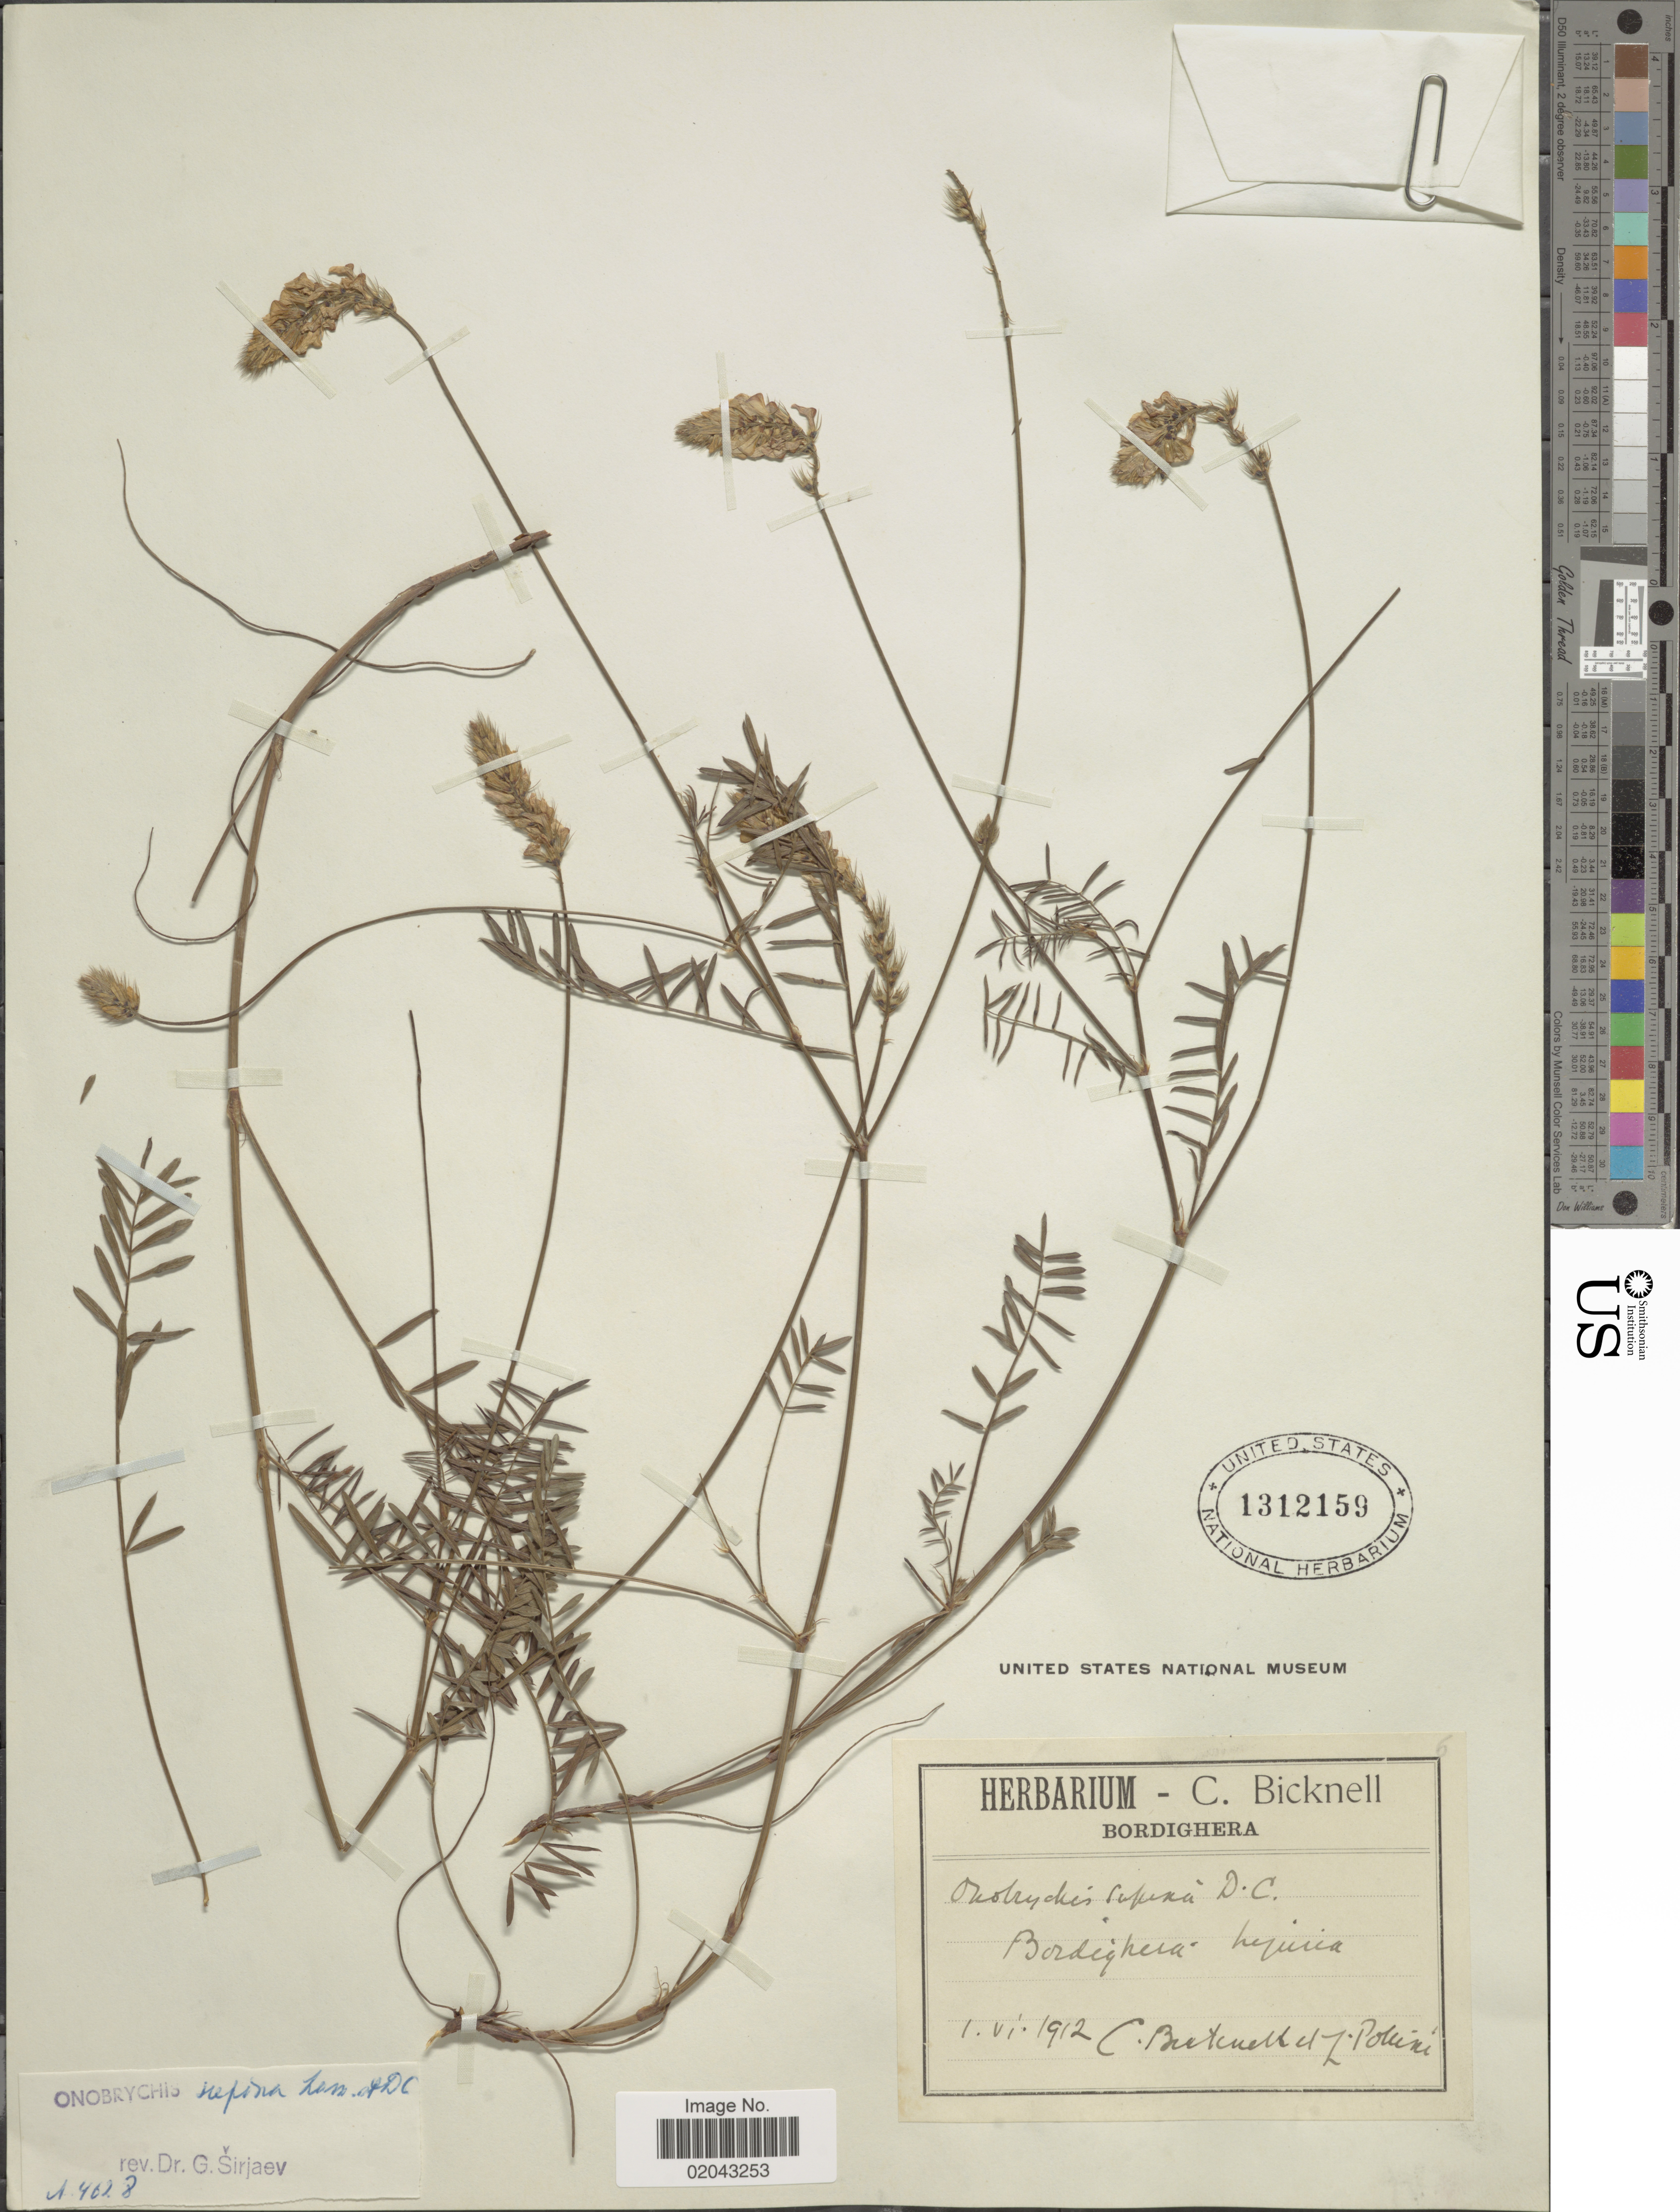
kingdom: Plantae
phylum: Tracheophyta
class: Magnoliopsida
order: Fabales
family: Fabaceae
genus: Onobrychis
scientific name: Onobrychis supina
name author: (Vill.) DC.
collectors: C. Bicknell & L. Pollini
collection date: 1912-06-01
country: Italy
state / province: Liguria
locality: Bordighera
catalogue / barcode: US 1312159